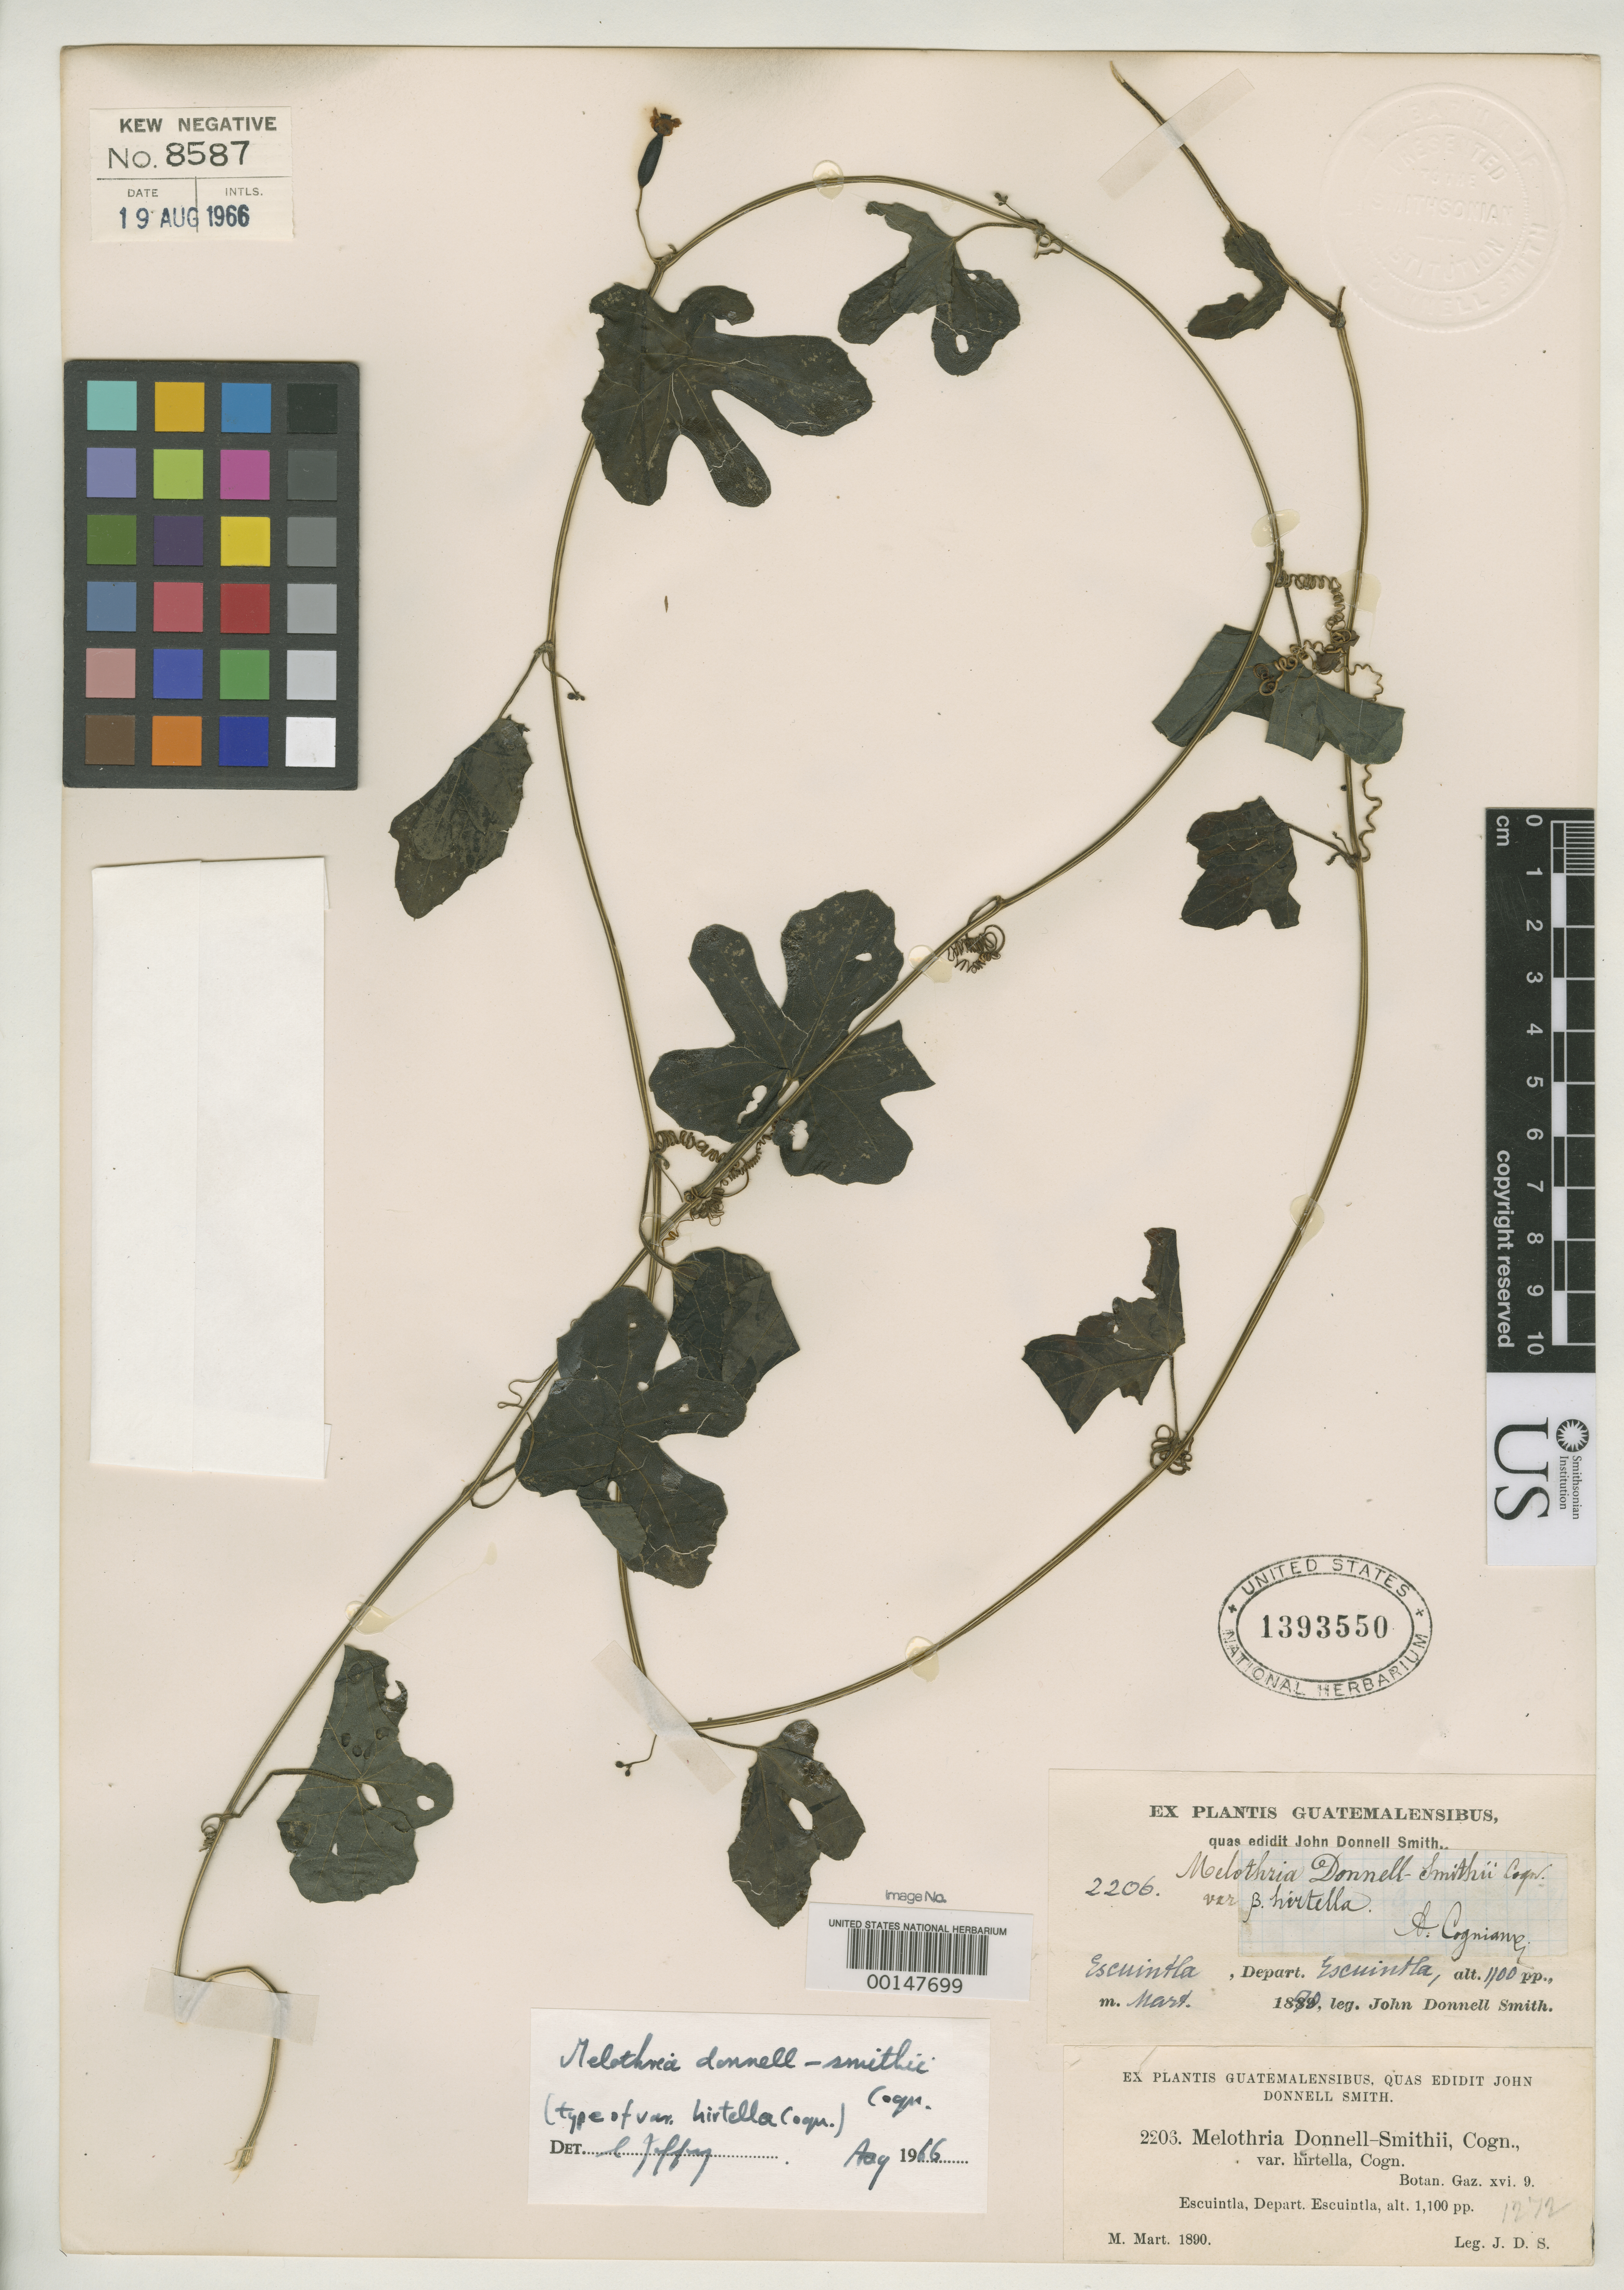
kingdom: Plantae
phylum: Tracheophyta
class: Magnoliopsida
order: Cucurbitales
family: Cucurbitaceae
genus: Melothria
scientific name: Melothria donnell-smithii var. hirtella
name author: Cogn. in Donn. Sm.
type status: Type Collection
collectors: J. Donnell Smith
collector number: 2206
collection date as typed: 1890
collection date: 1890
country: Guatemala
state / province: Escuintla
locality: Escuintla.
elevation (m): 335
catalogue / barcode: US 1393550